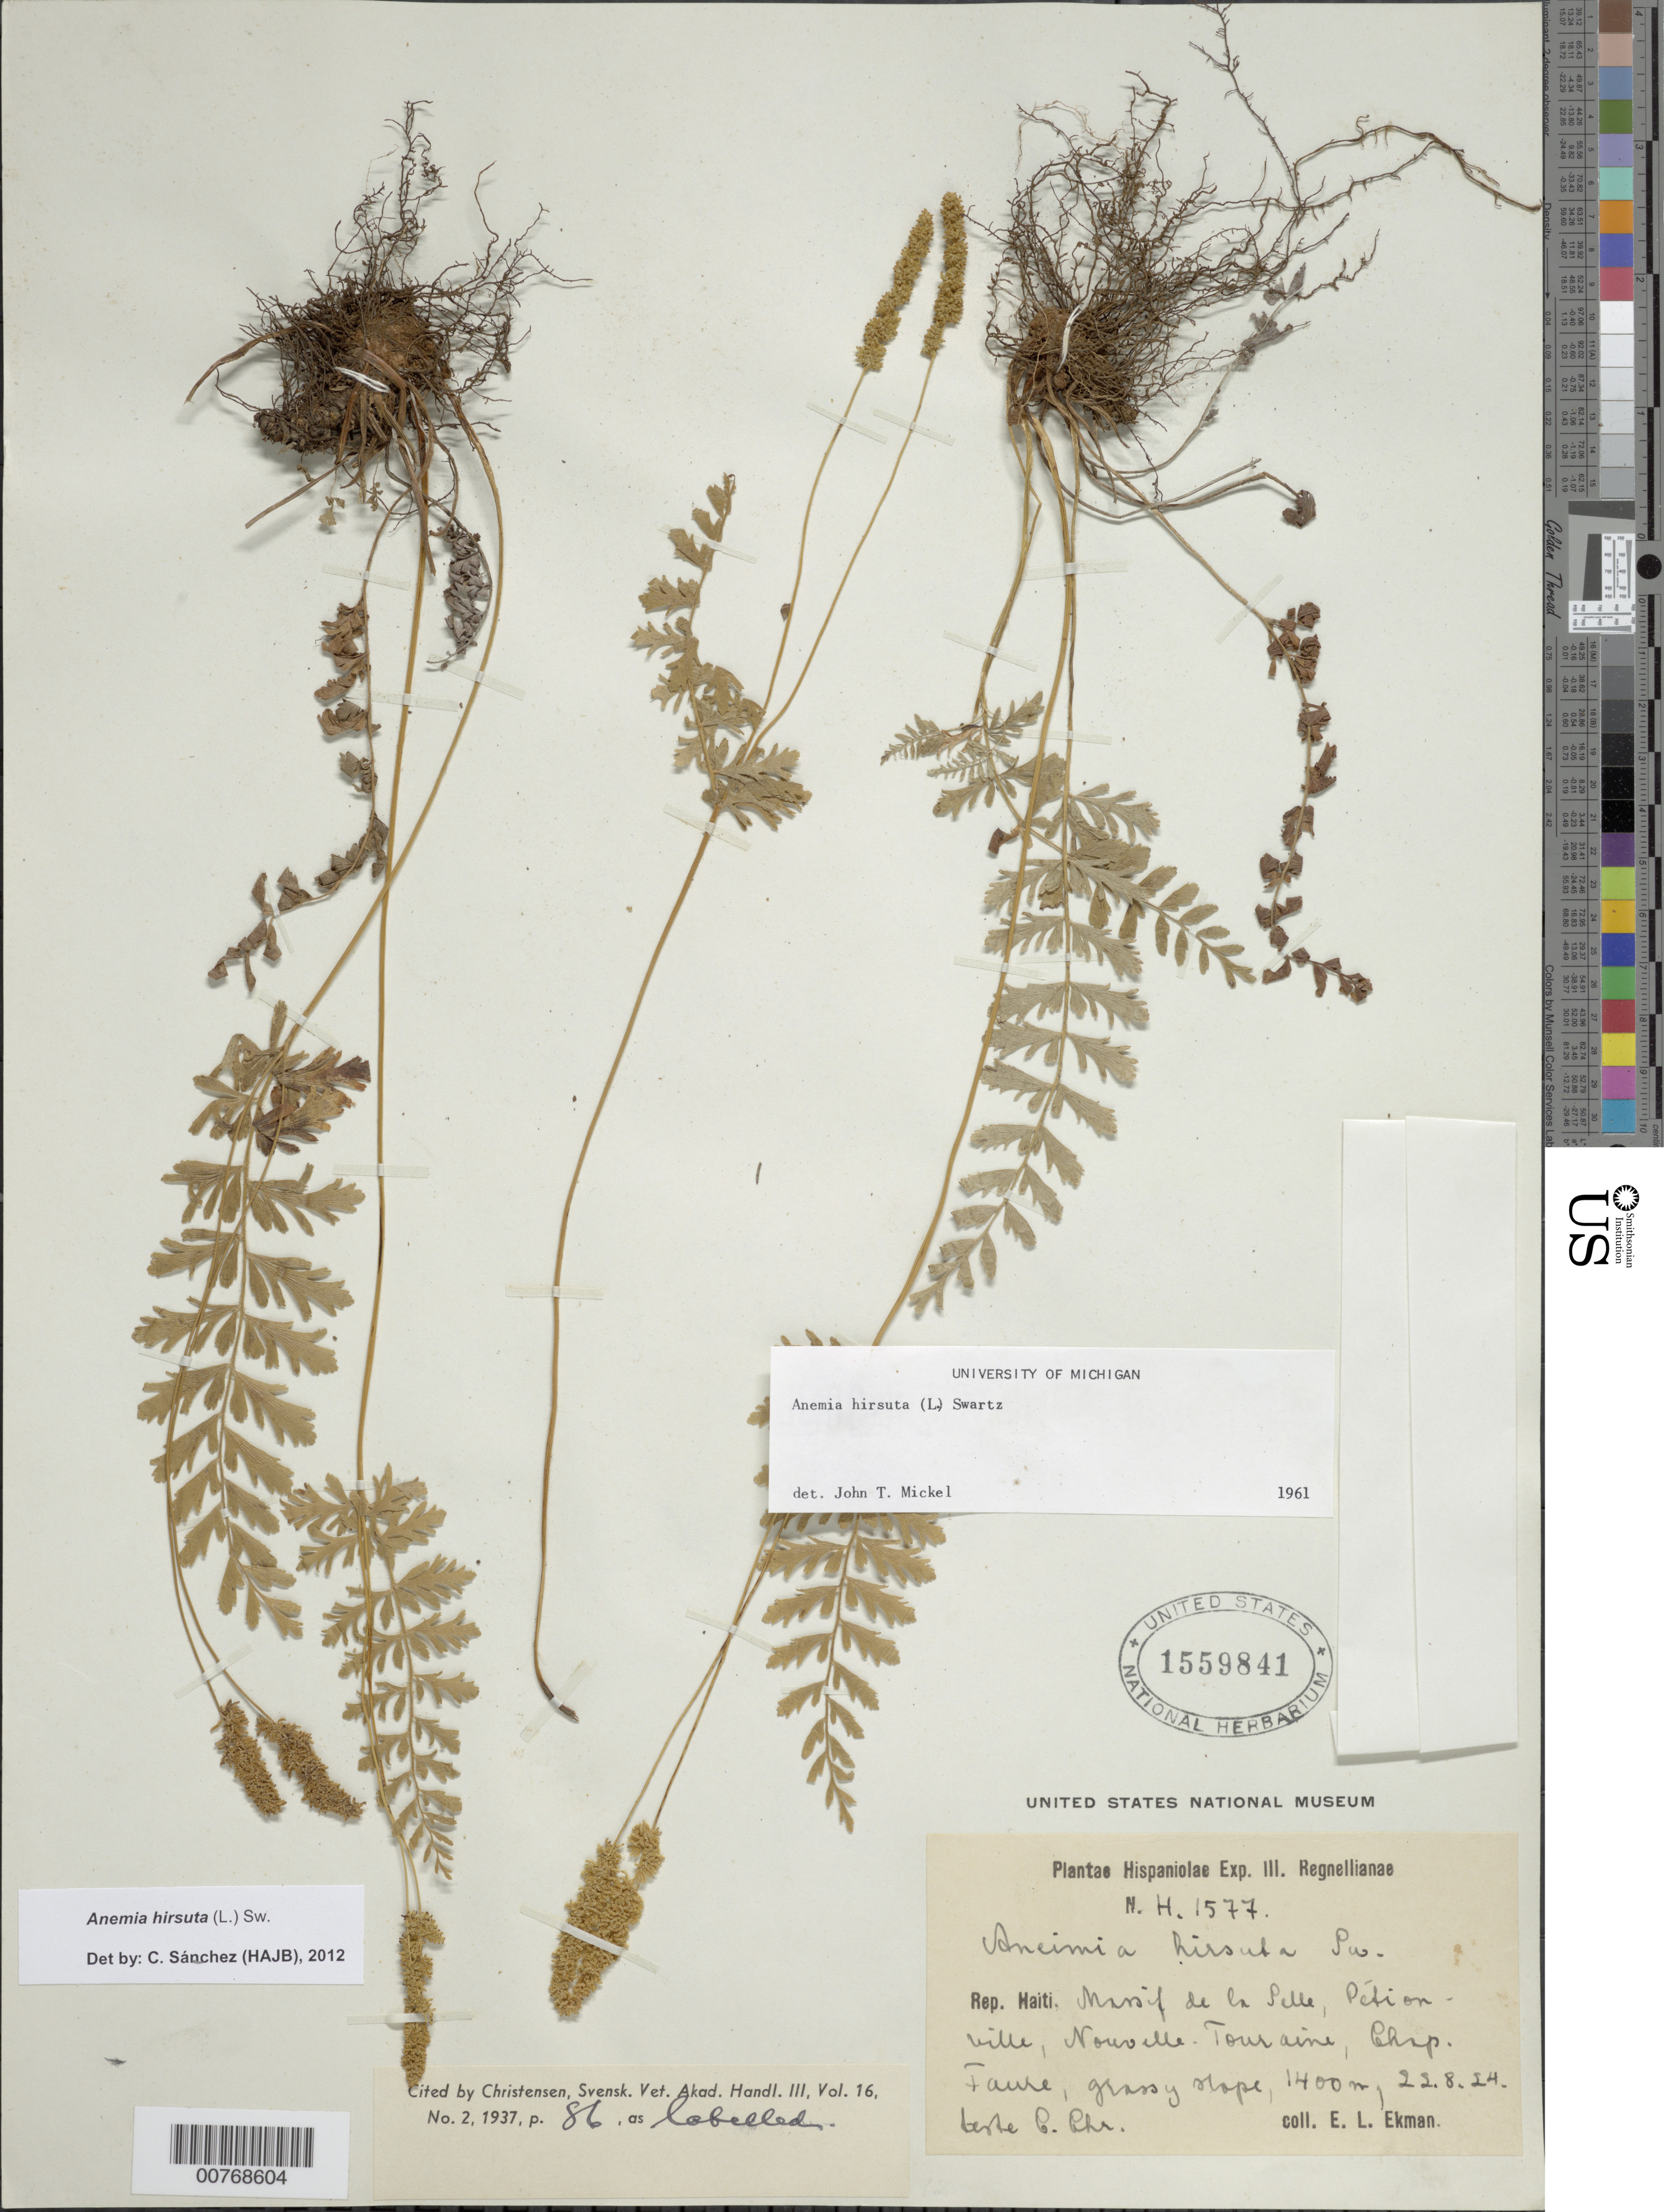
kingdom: Plantae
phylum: Tracheophyta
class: Polypodiopsida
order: Schizaeales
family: Anemiaceae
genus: Anemia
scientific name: Anemia hirsuta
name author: (L.) Sw.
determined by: Mickel, J. T., (NY), New York Botanical Garden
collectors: E. L. Ekman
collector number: H 1577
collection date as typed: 22 Aug 1924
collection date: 1924-08-22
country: Haiti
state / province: Ouest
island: Hispaniola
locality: Massif de la Selle, Pédionville, Nouvelle Touraine, -- Faure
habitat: Grassy slope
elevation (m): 1400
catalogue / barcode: US 1559841